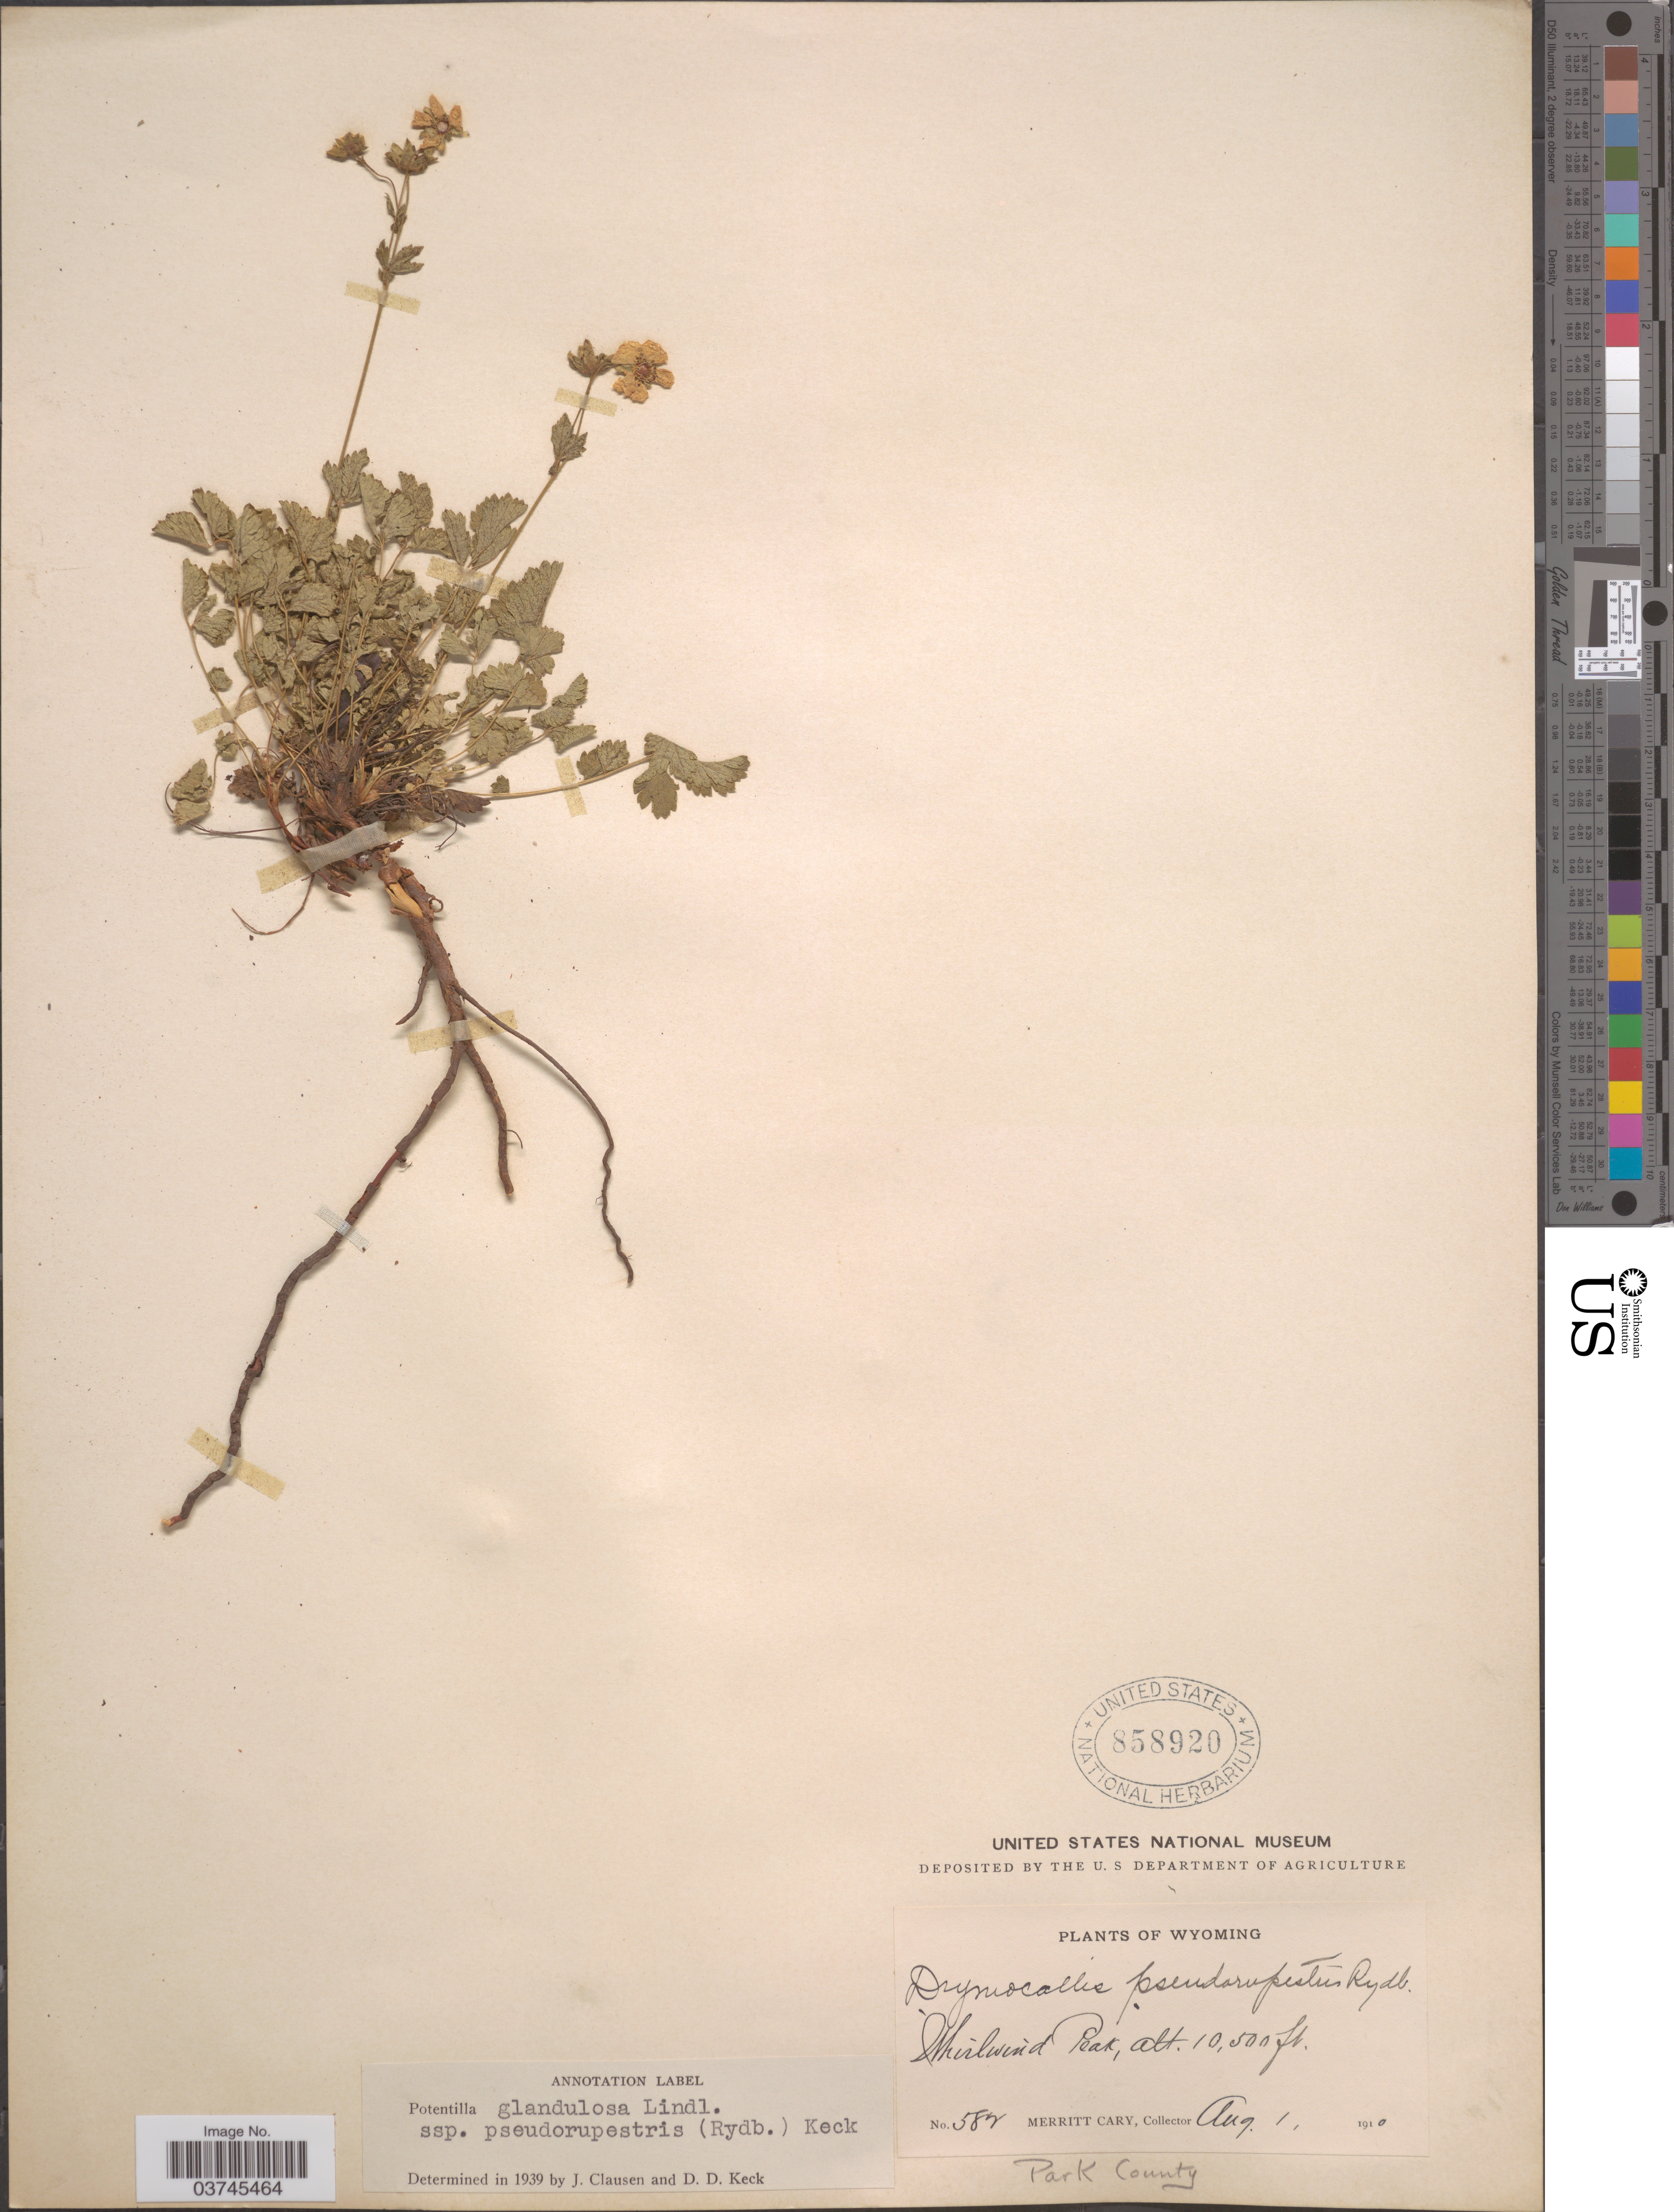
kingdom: Plantae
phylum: Tracheophyta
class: Magnoliopsida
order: Rosales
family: Rosaceae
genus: Drymocallis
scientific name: Drymocallis pseudorupestris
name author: (Rydb.) Rydb.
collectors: M. Cary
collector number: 582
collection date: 1910-08-01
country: United States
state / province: Wyoming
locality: Whirlwind Peak. Park County.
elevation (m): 3200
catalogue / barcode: US 858920